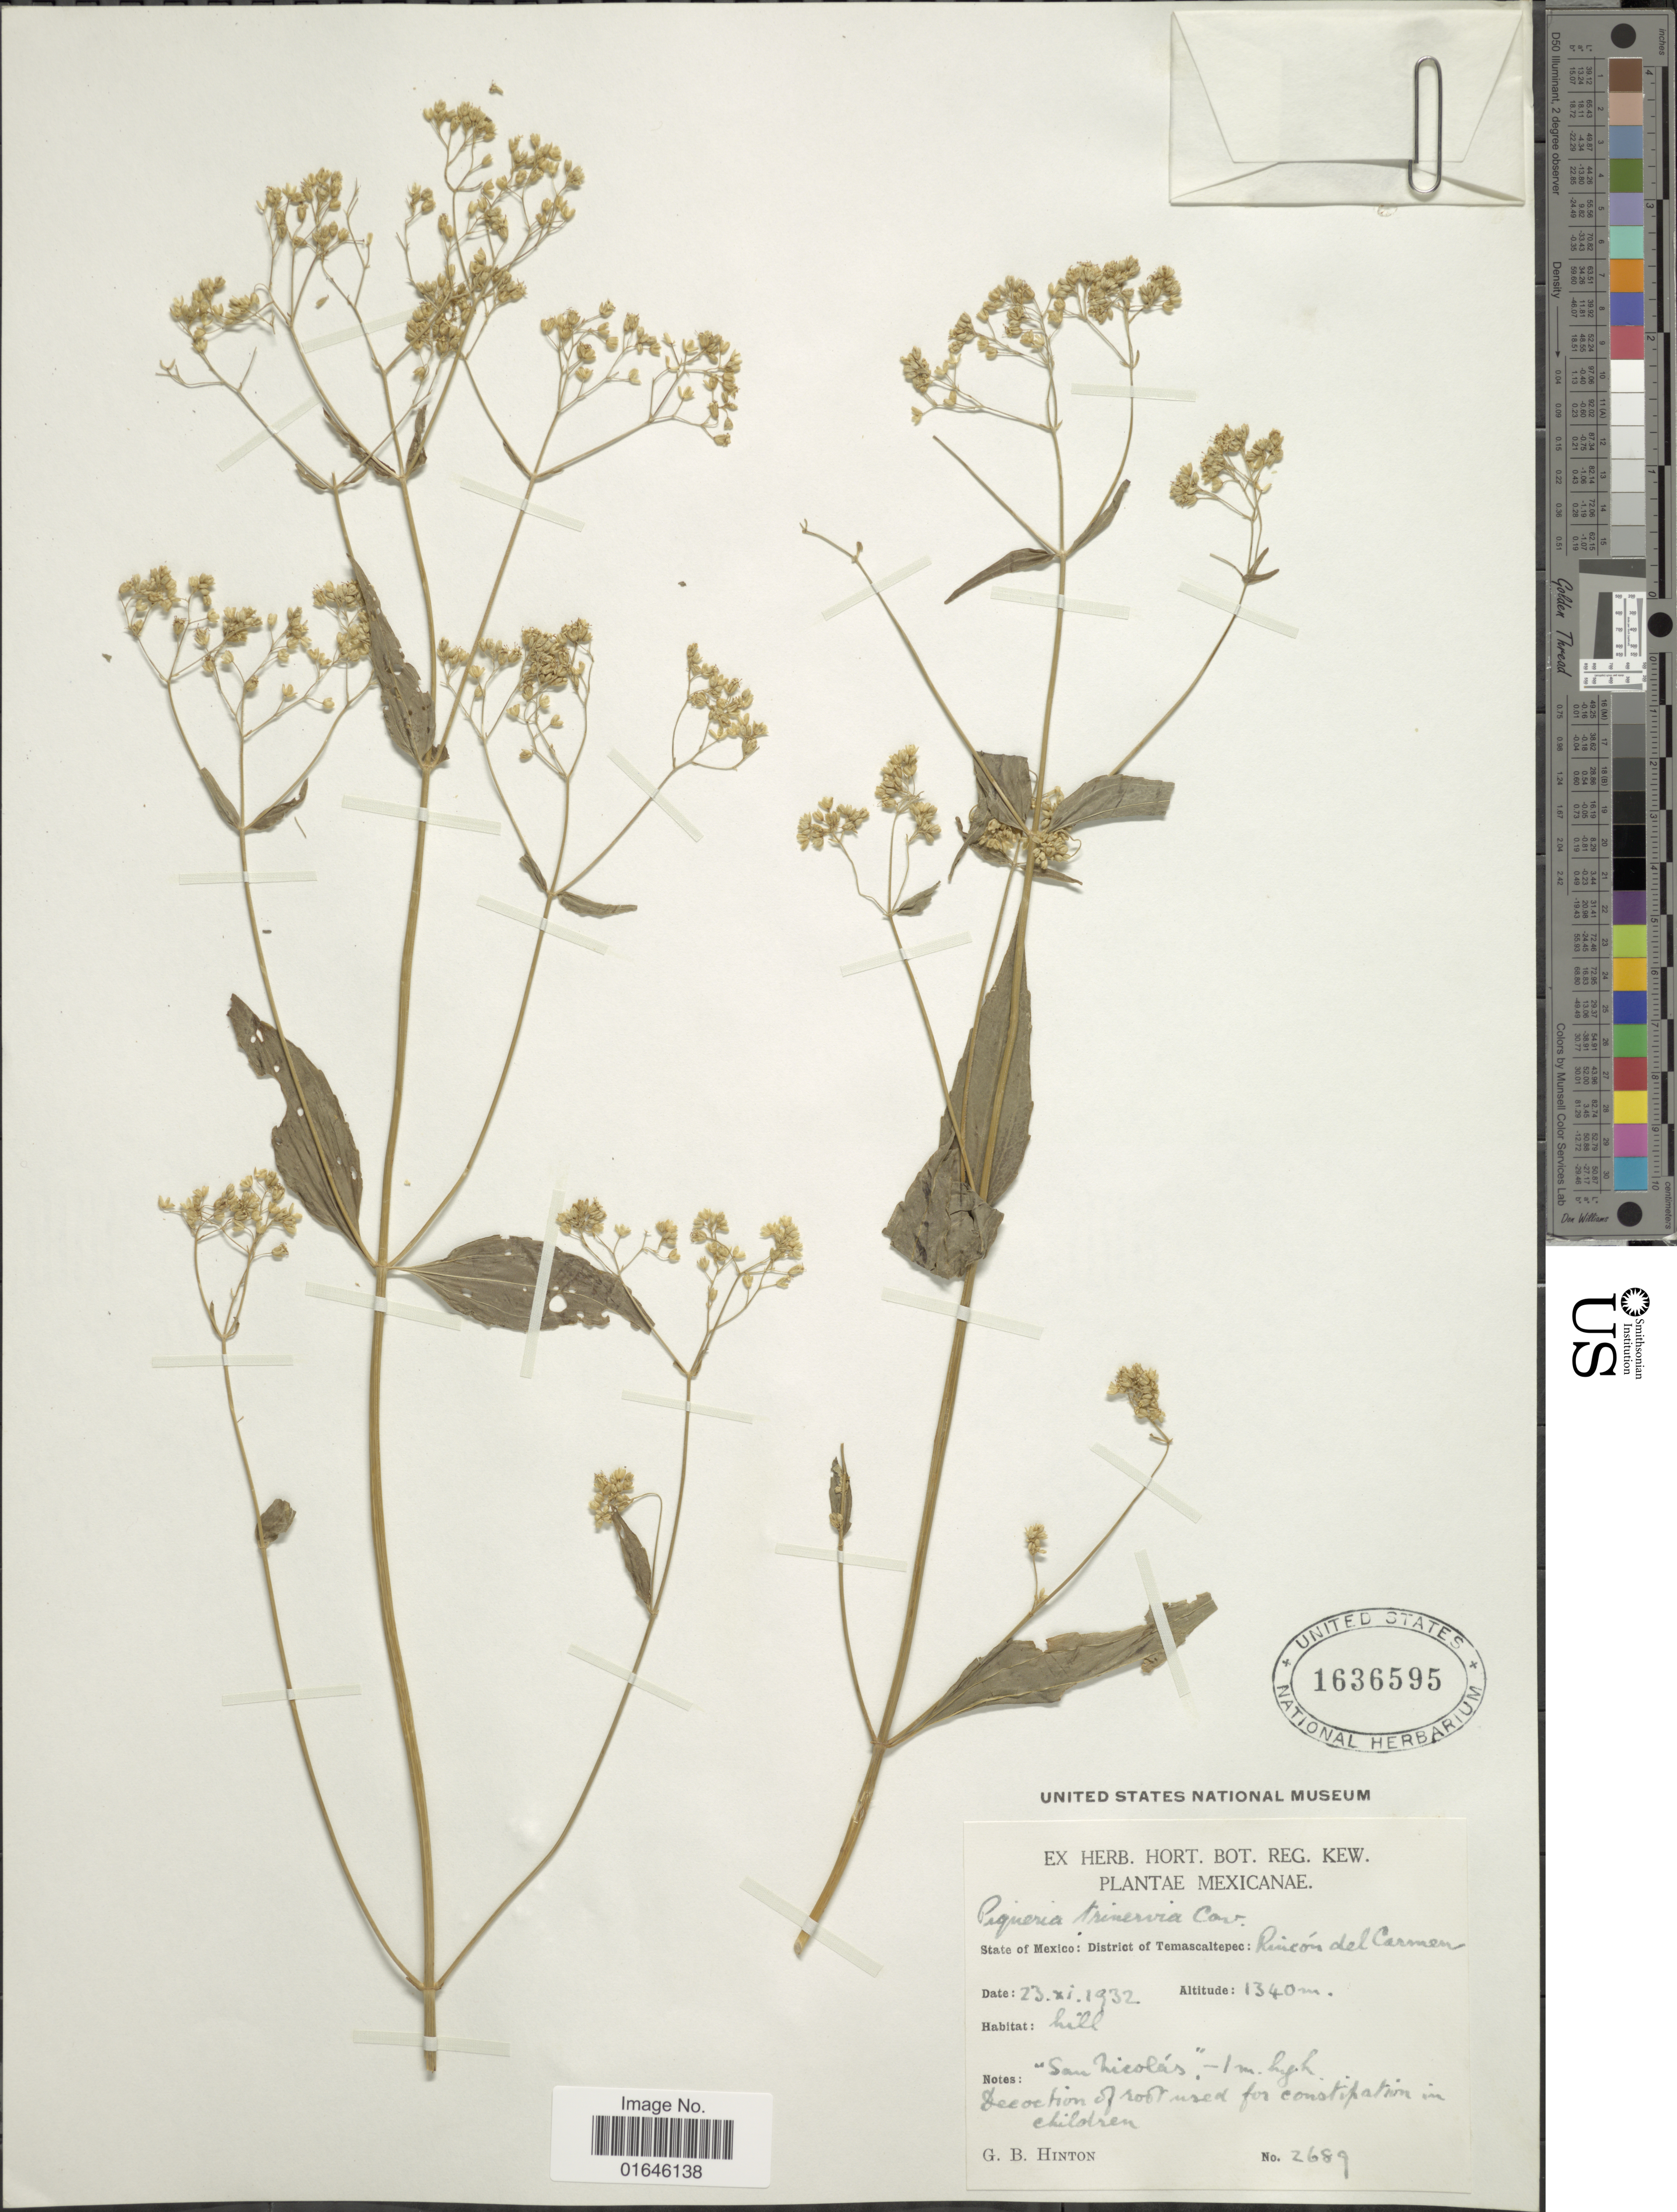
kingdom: Plantae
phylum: Tracheophyta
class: Magnoliopsida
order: Asterales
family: Asteraceae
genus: Piqueria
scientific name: Piqueria trinervia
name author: Cav.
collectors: G. B. Hinton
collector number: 2689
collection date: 1932-11-23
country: Mexico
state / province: México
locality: District of Temascaltepec; Rincon del Carmen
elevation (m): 1340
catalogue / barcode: US 1636595